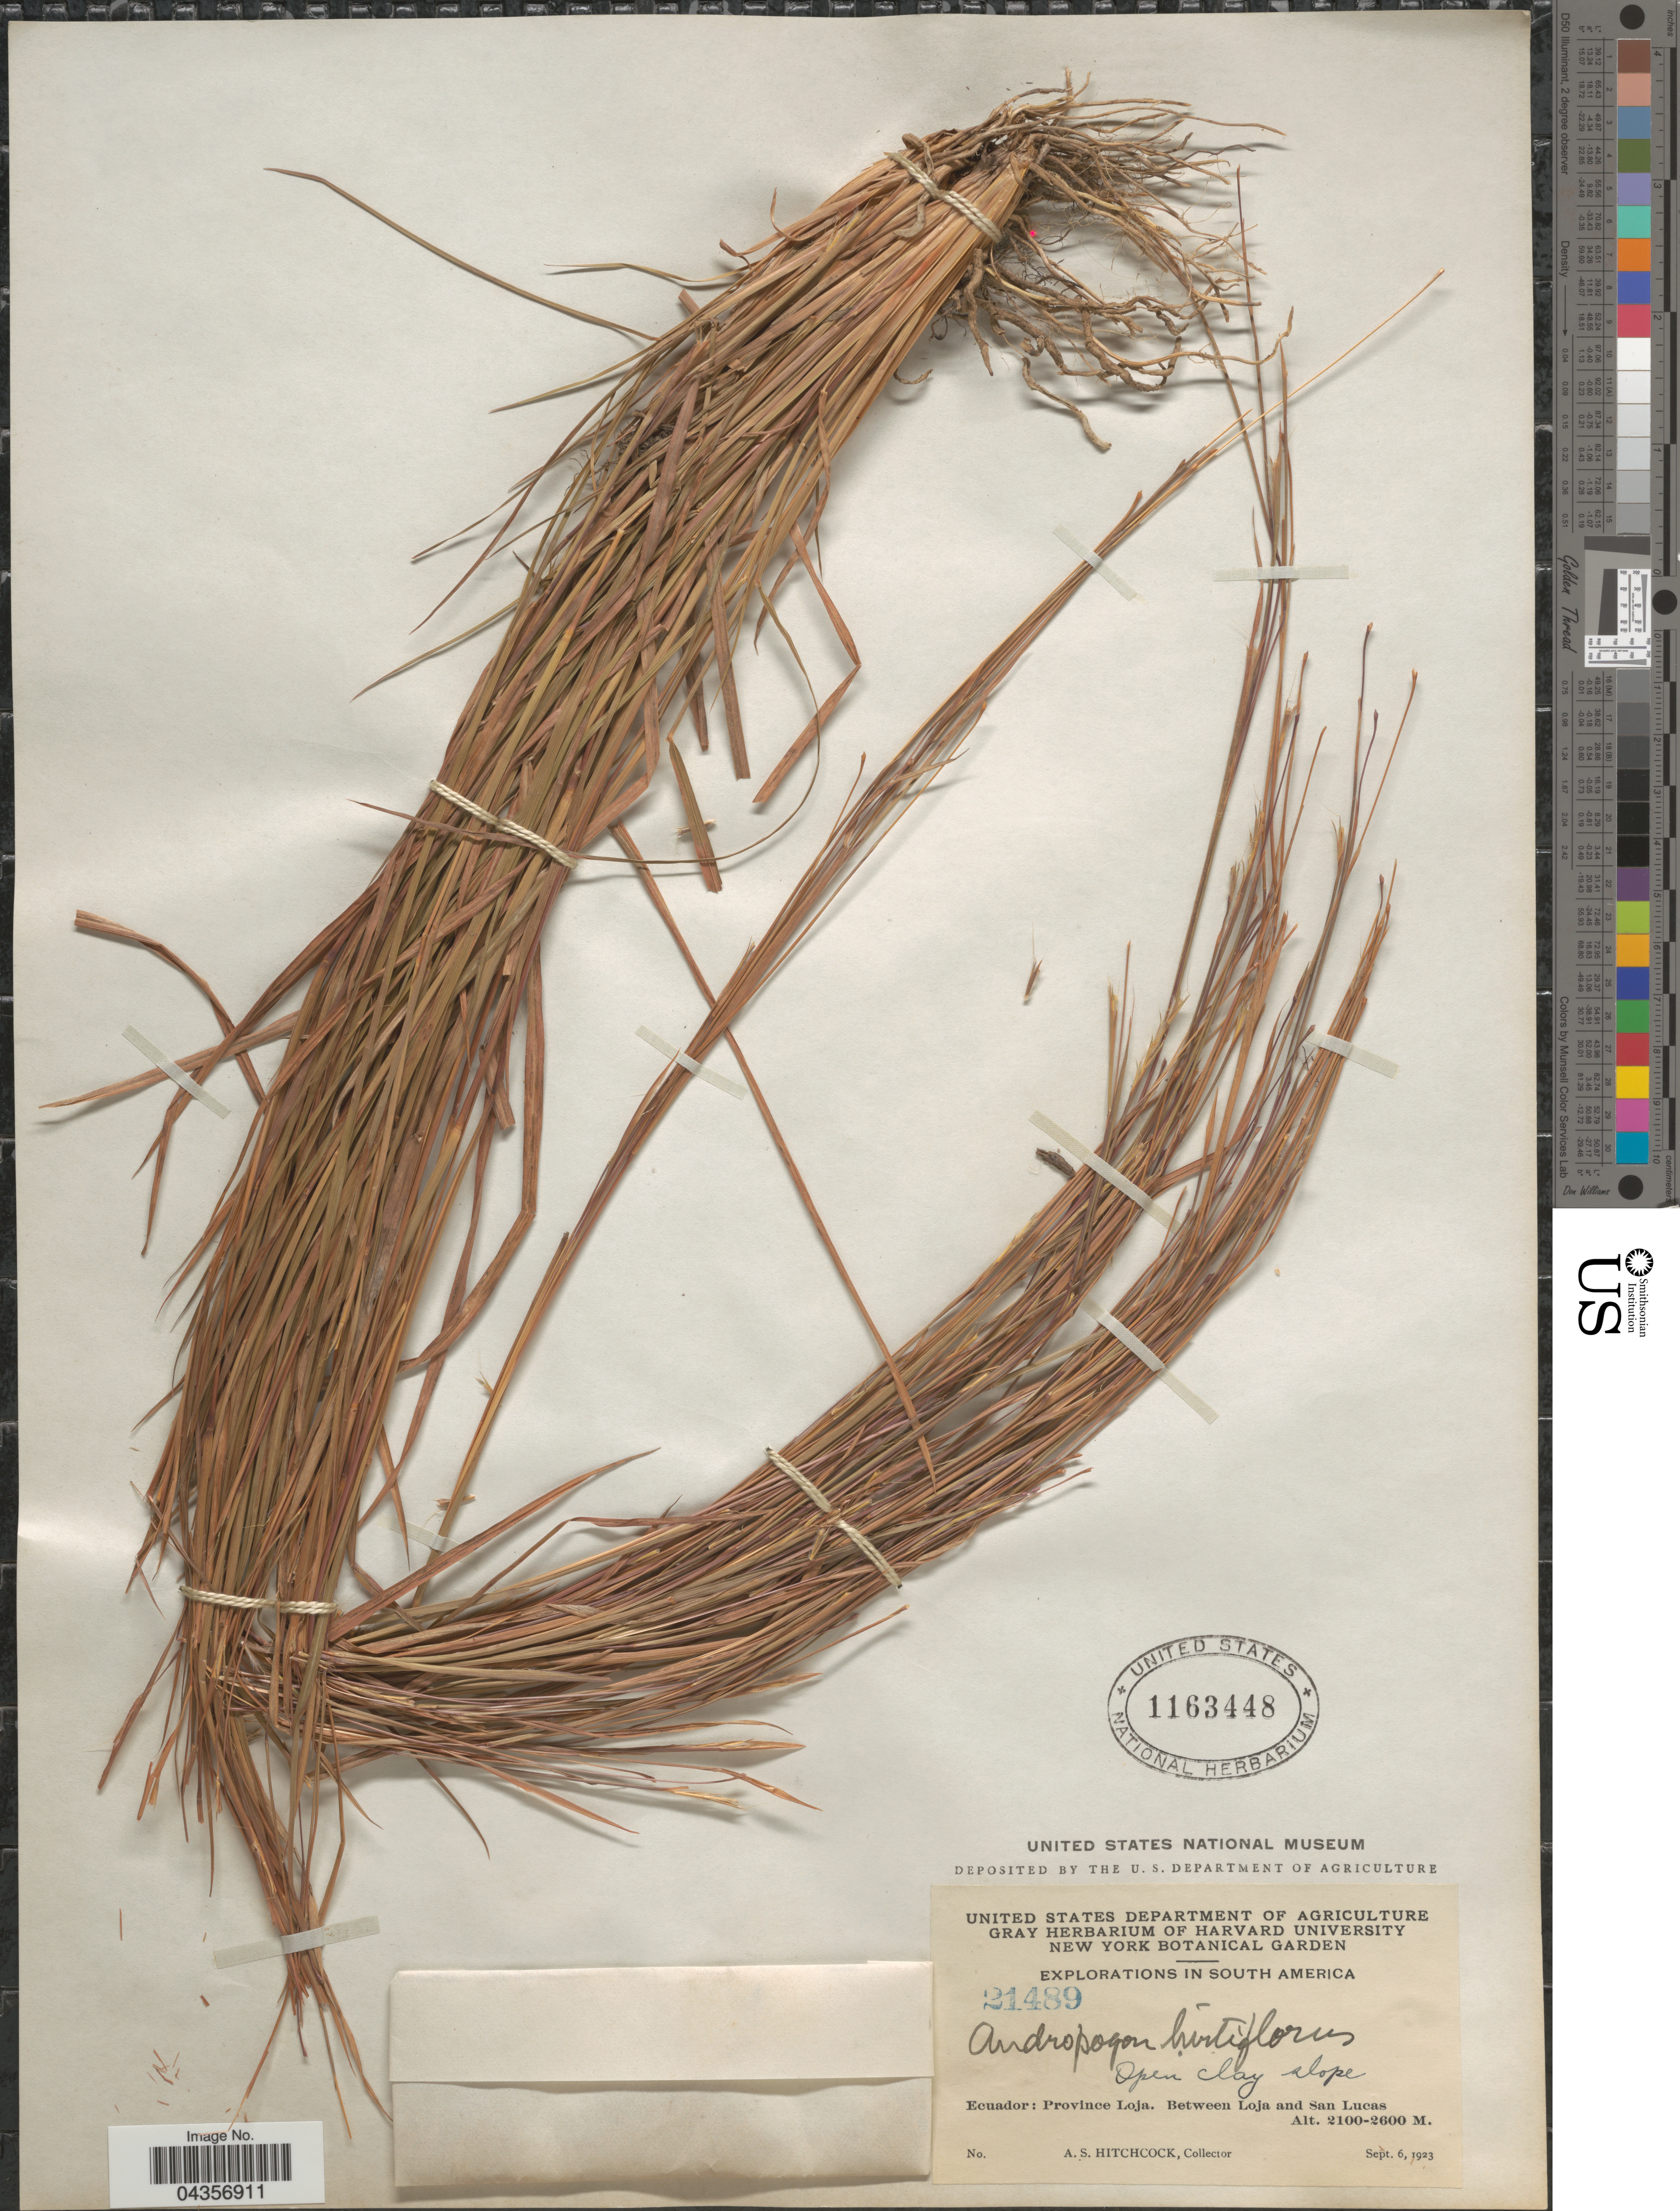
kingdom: Plantae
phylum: Tracheophyta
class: Liliopsida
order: Poales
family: Poaceae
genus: Schizachyrium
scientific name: Schizachyrium sanguineum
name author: (Retz.) Alston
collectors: A. S. Hitchcock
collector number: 21489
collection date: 1923-09-06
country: Ecuador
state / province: Loja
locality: Explorations in South America. Between Loja and San Lucas.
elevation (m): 2100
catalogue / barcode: US 1163448